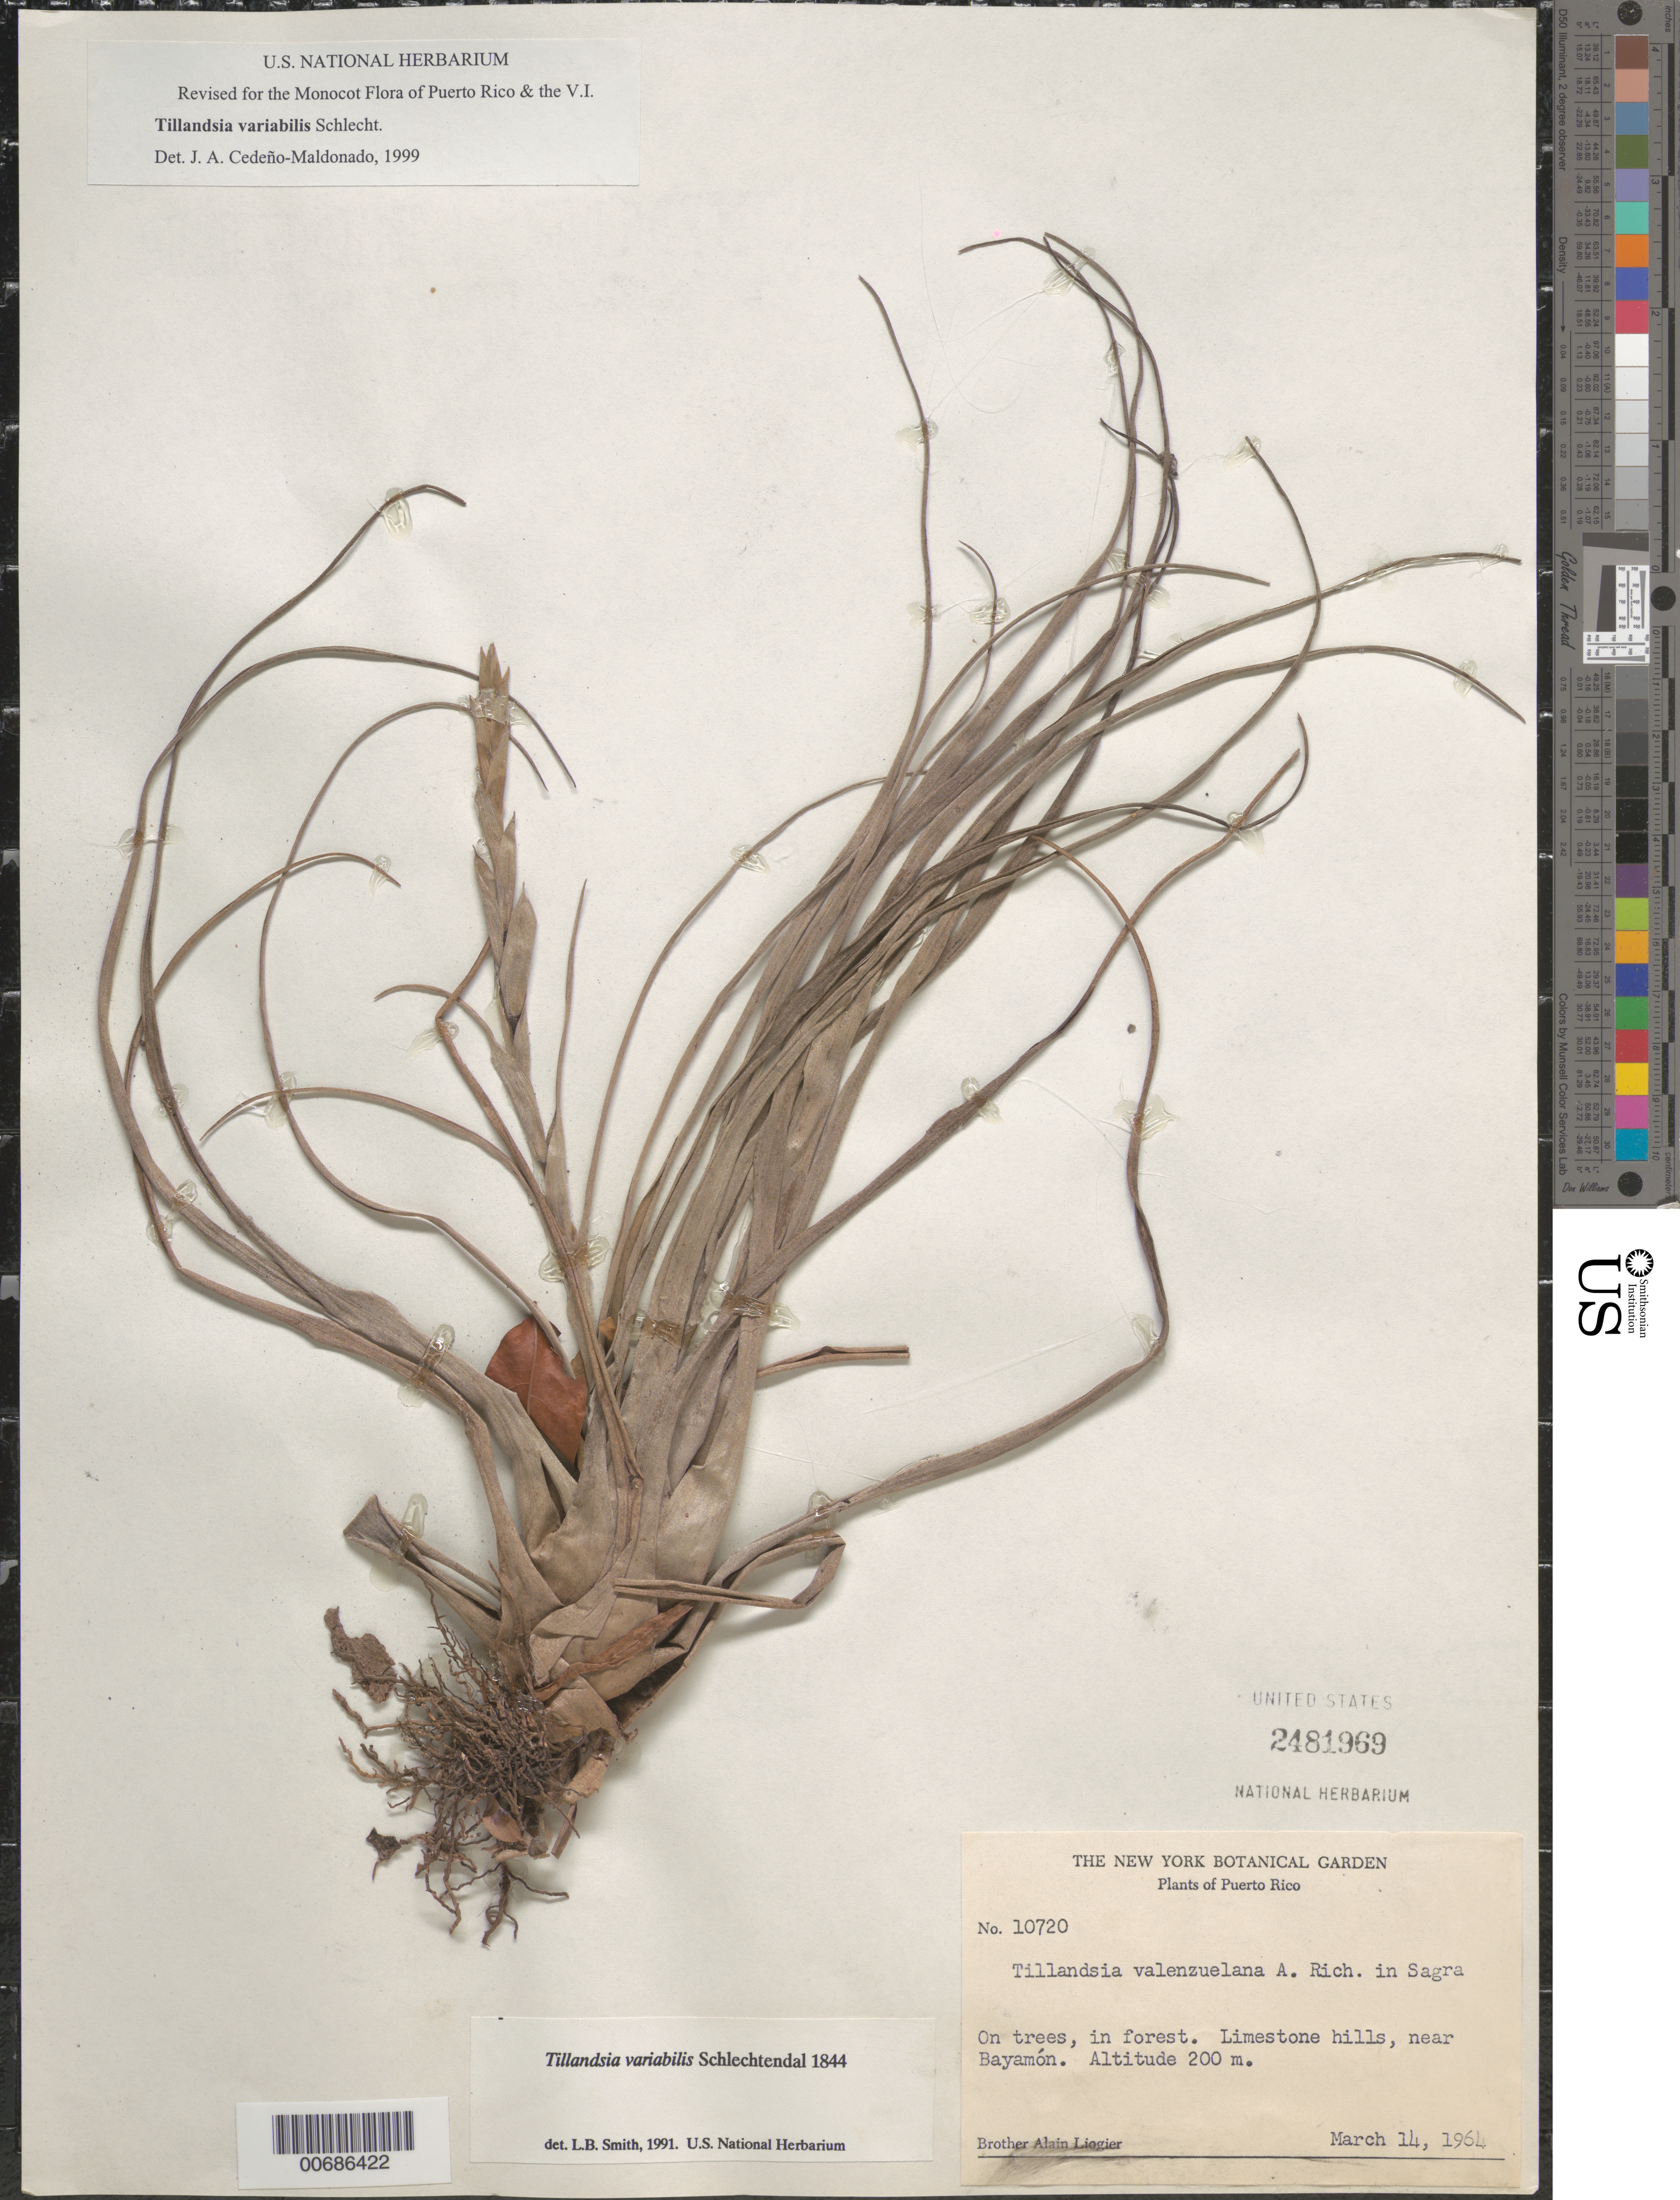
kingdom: Plantae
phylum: Tracheophyta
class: Liliopsida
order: Poales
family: Bromeliaceae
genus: Tillandsia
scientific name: Tillandsia variabilis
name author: Schltdl.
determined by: Cedeño-Maldonado, J. A.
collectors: A. H. Liogier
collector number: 10720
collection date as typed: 14 Mar 1964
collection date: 1964-03-14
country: Puerto Rico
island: Greater Antilles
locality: Bayamon, vic of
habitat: on trees, in forest; limestone hills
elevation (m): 200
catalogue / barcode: US 2481969